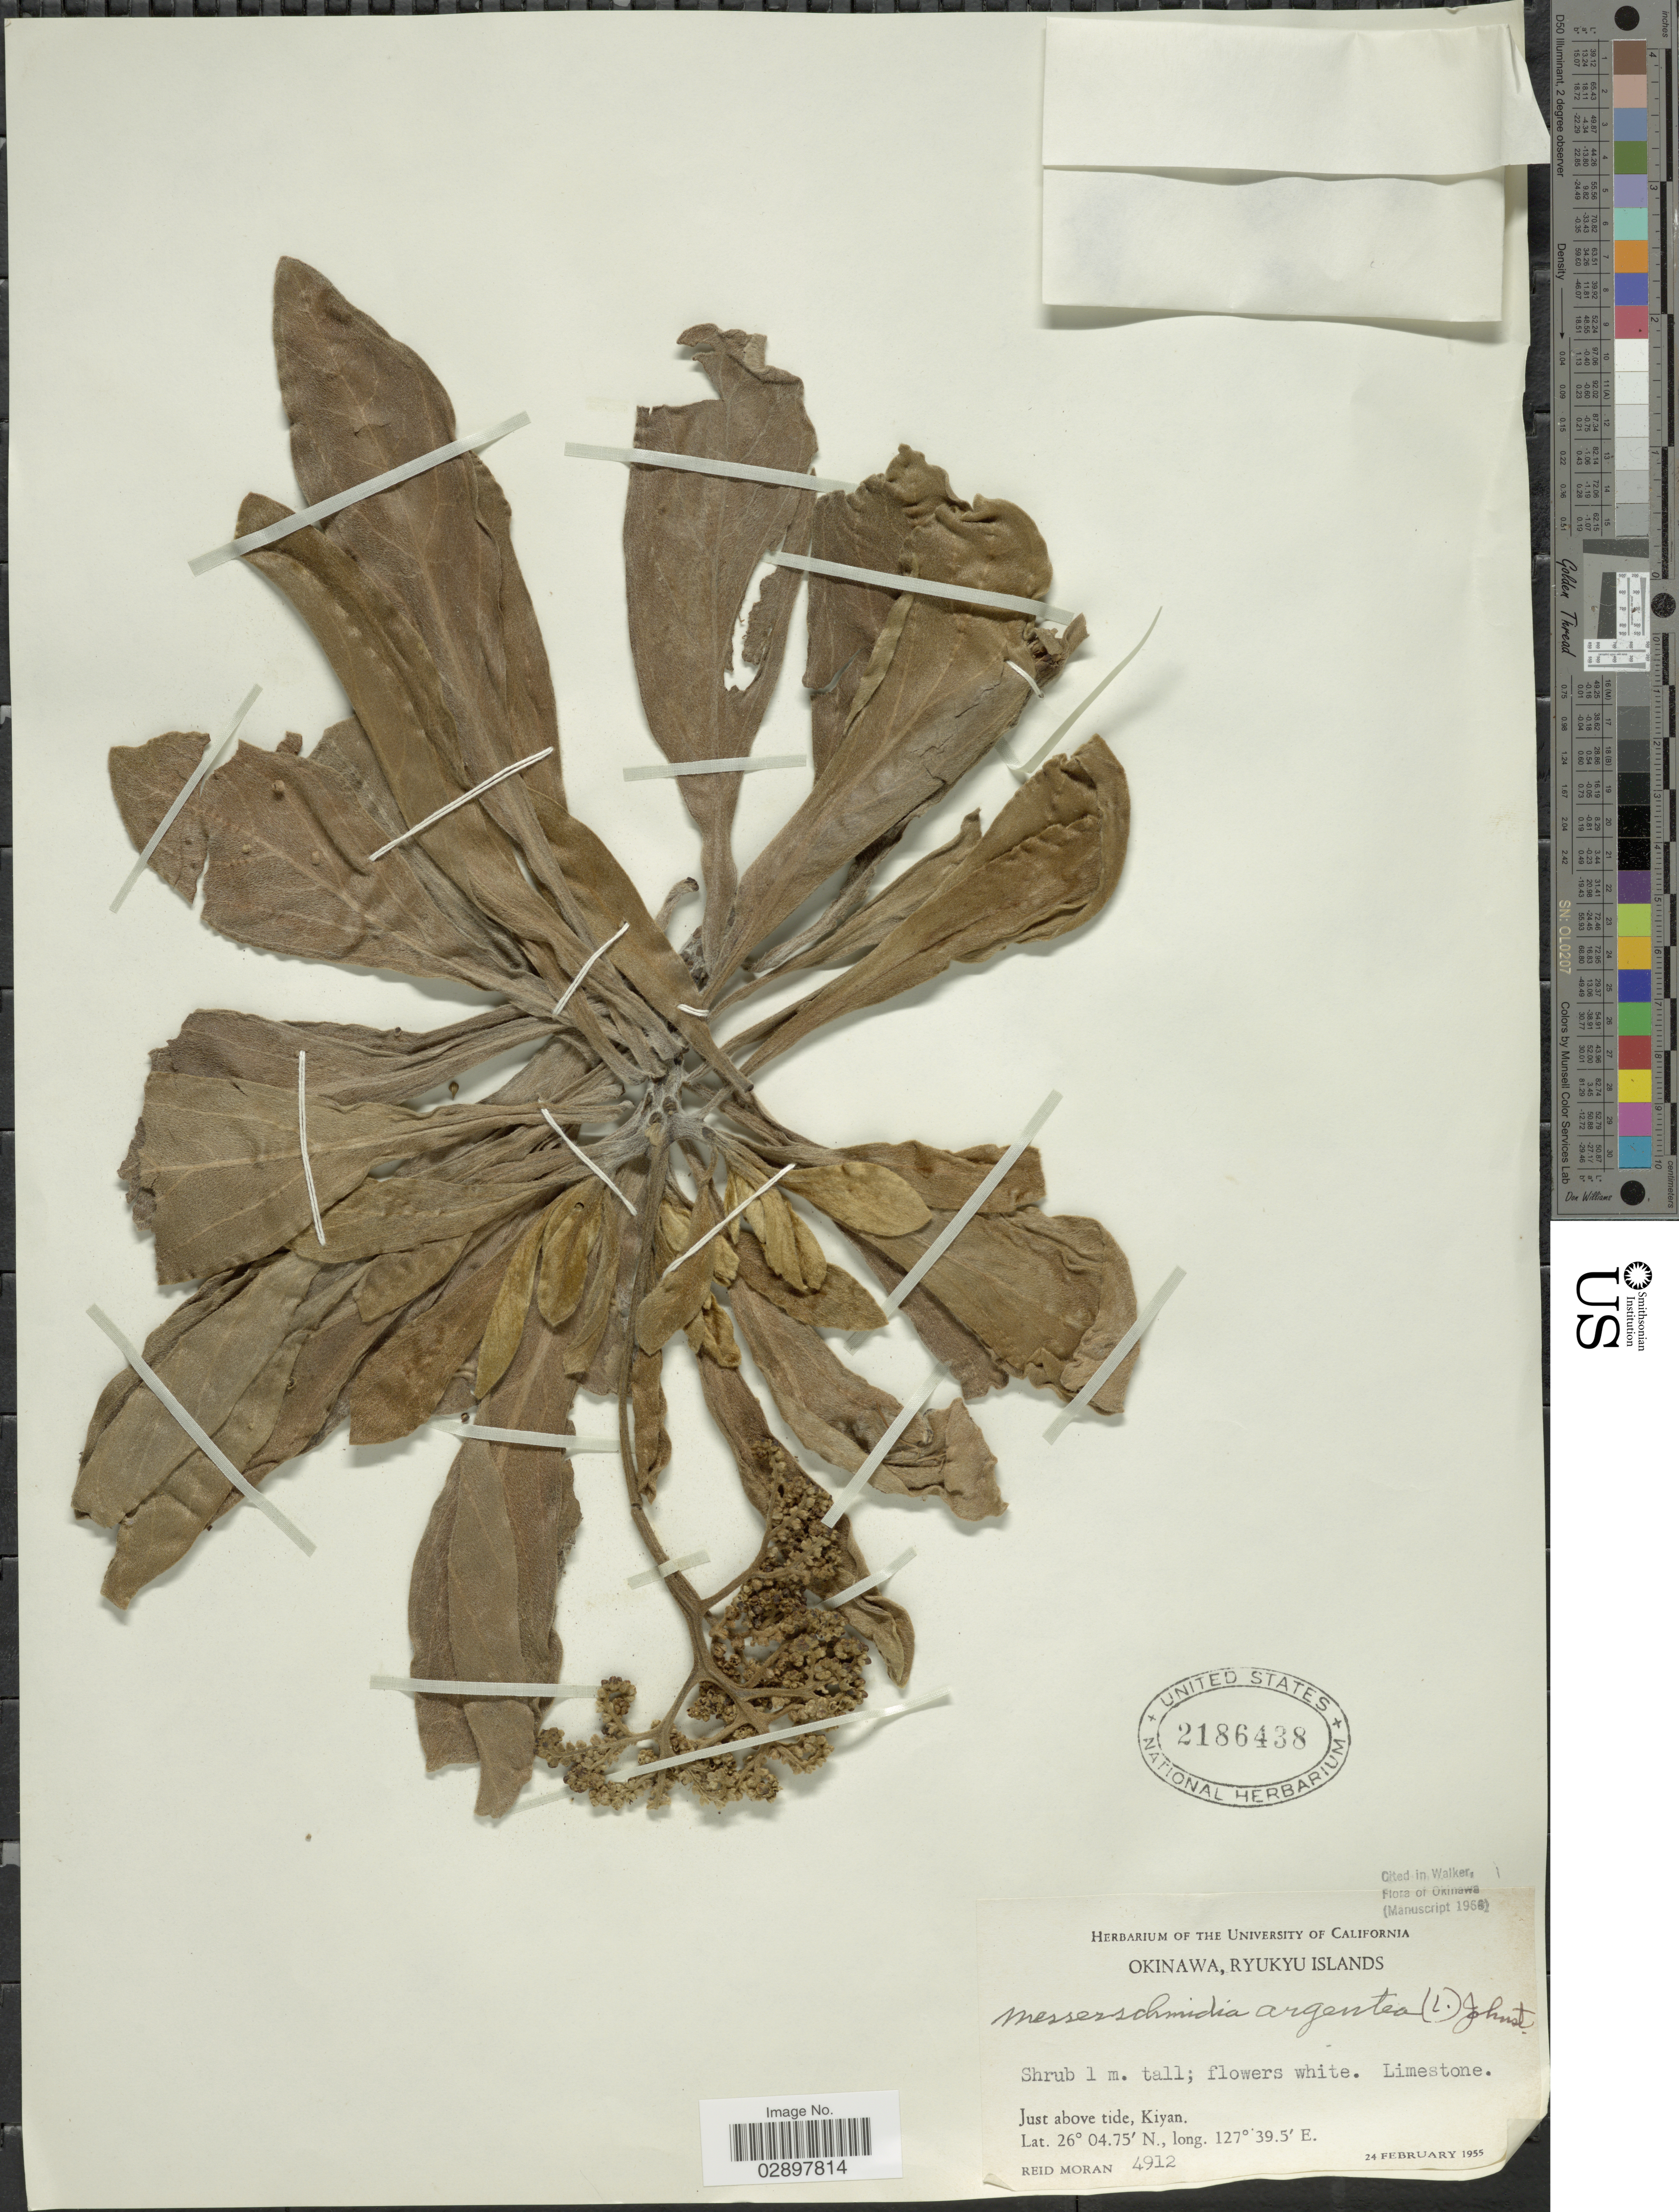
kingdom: Plantae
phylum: Tracheophyta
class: Magnoliopsida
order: Boraginales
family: Heliotropiaceae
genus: Tournefortia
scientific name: Tournefortia messerschmidia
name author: Sweet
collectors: R. V. Moran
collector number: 4912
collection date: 1955-02-24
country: Japan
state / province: Okinawa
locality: Ryukyu Islands. Just above tide, Kiyan.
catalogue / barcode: US 2186438